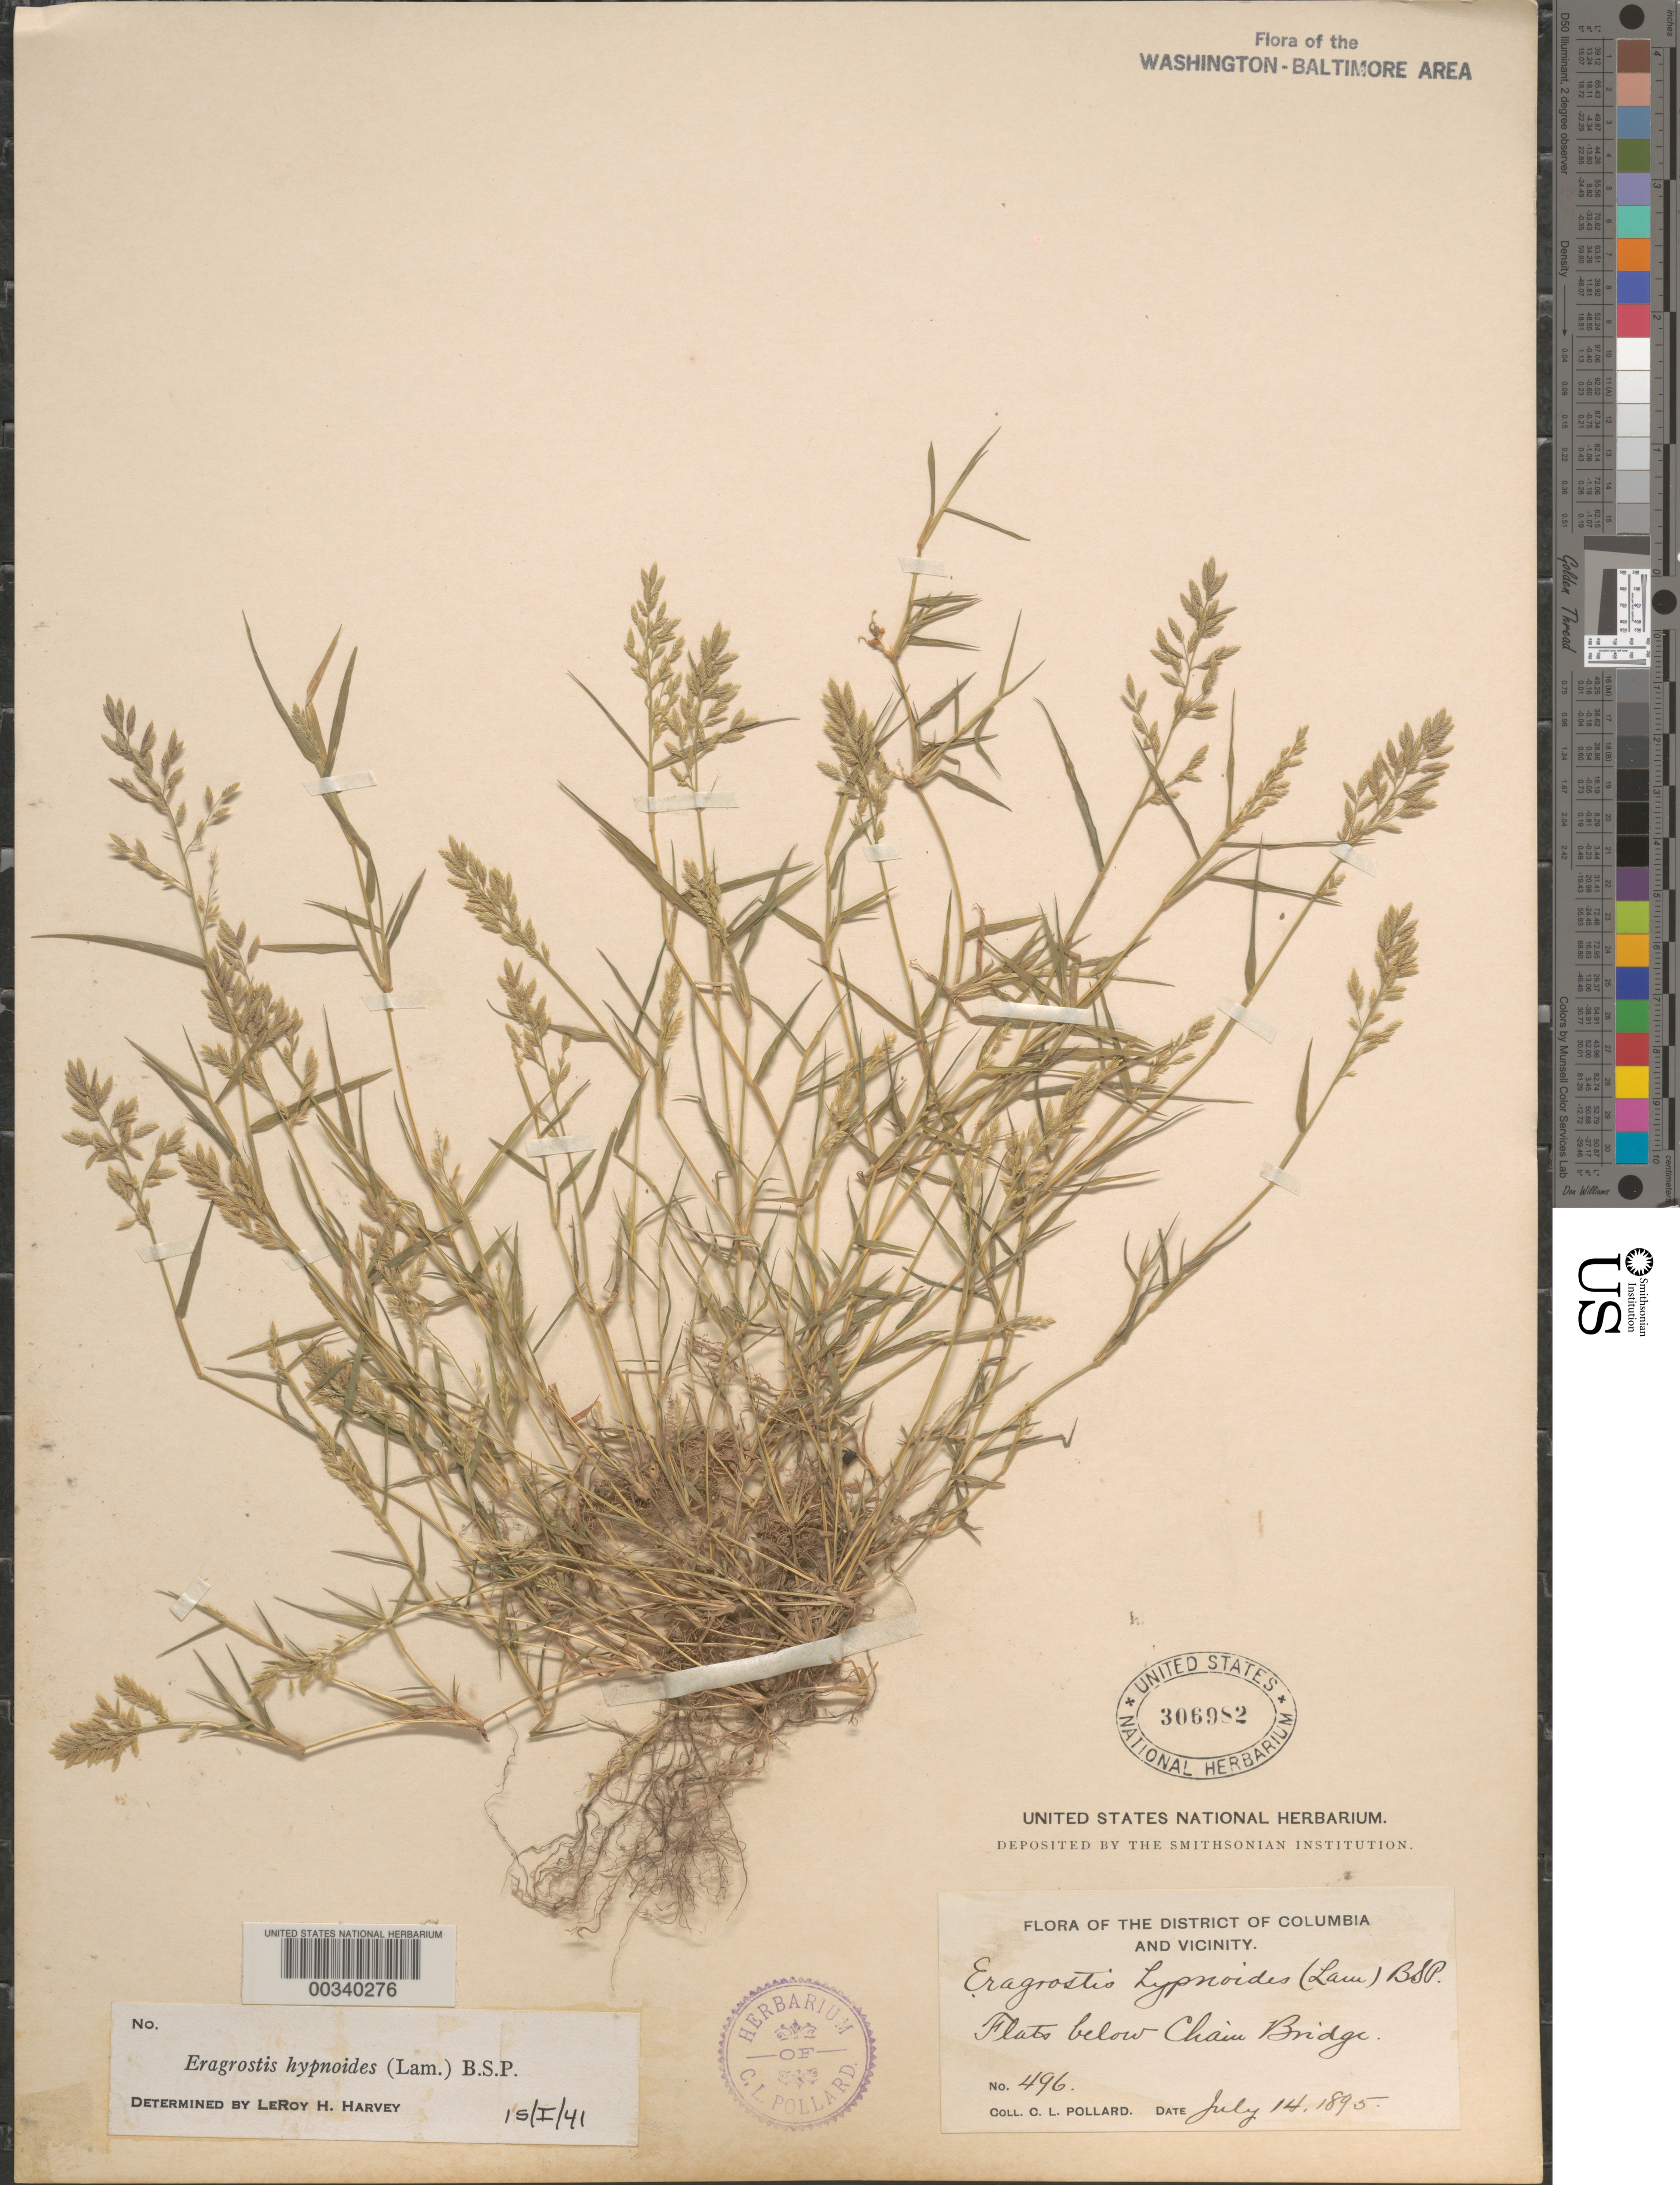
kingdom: Plantae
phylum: Tracheophyta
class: Liliopsida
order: Poales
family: Poaceae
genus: Eragrostis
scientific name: Eragrostis hypnoides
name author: (Lam.) Britton, Stearns & Poggenb.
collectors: C. L. Pollard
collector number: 496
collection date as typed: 14 Jul 1895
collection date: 1895-07-14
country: United States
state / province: Maryland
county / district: Montgomery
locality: Near Chain Bridge C. & O. Canal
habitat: Flats of Potomac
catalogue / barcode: US 306982